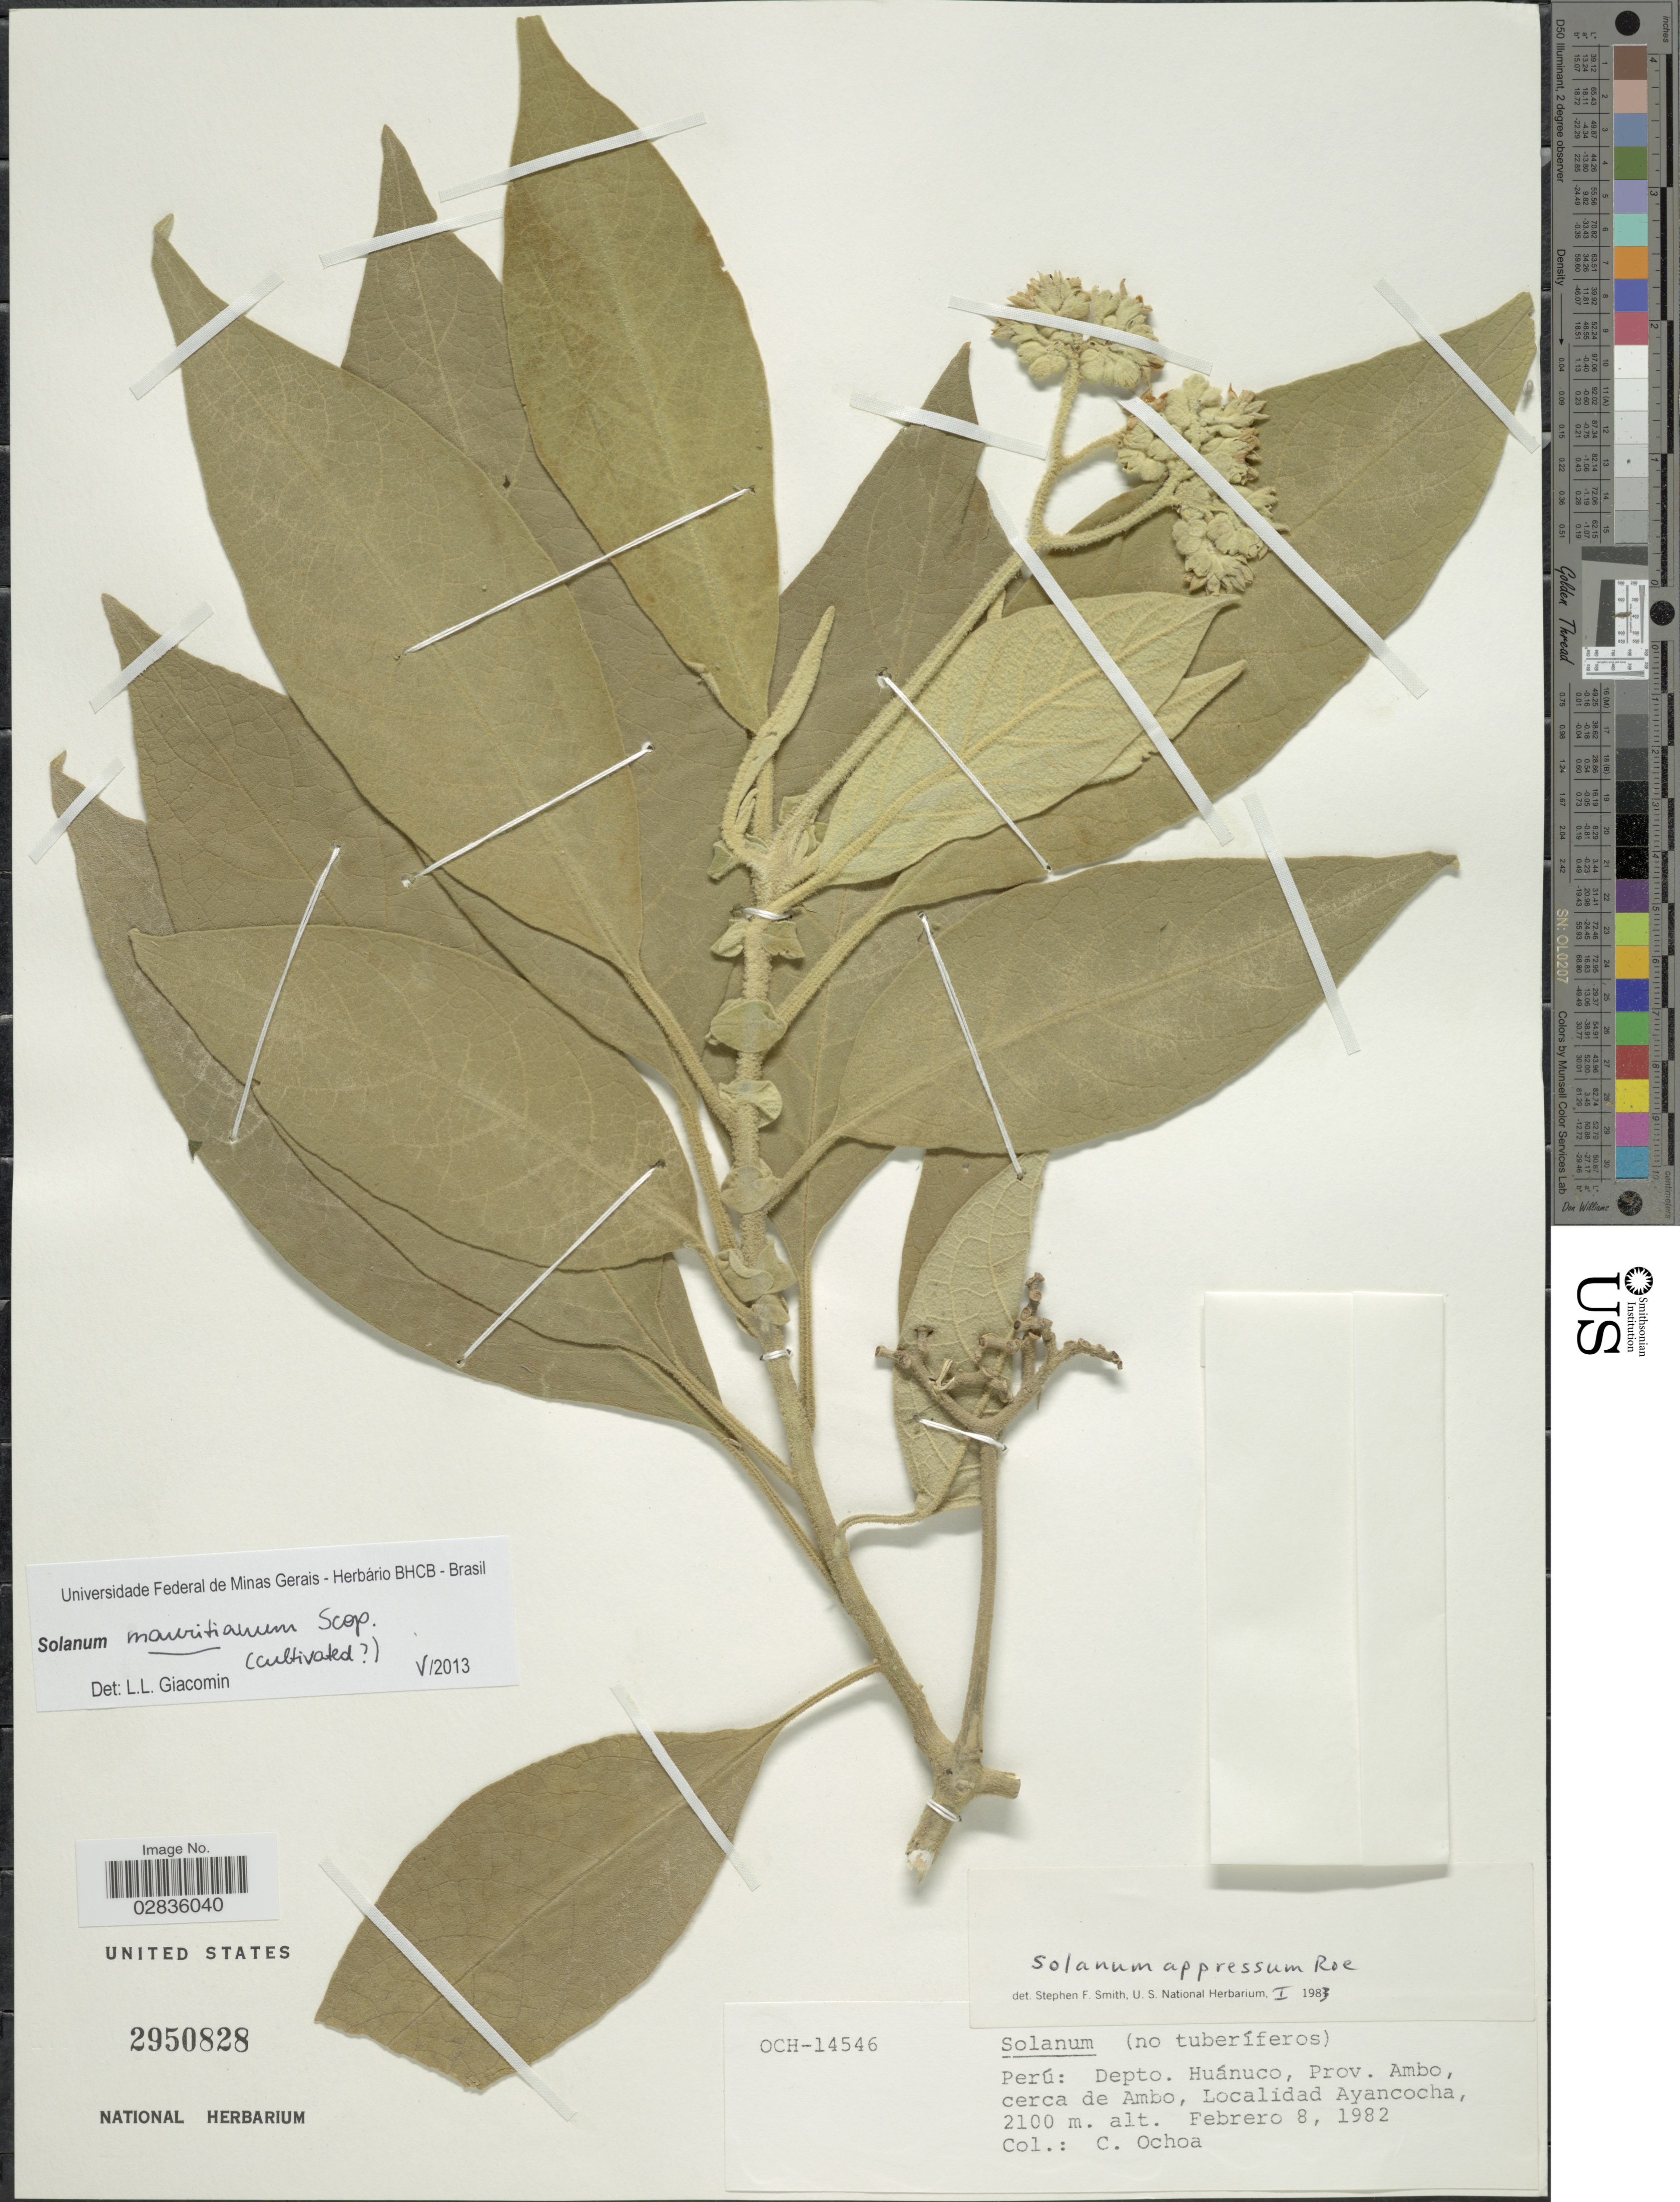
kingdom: Plantae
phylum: Tracheophyta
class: Magnoliopsida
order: Solanales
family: Solanaceae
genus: Solanum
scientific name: Solanum mauritianum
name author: Scop.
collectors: C. Ochoa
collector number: OCH-14546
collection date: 1982-02-08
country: Peru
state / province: Huánuco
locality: Depto. Huánuco, Prov. Ambo, cerca de Ambo. Ayancocha.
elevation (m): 2100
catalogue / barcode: US 2950828